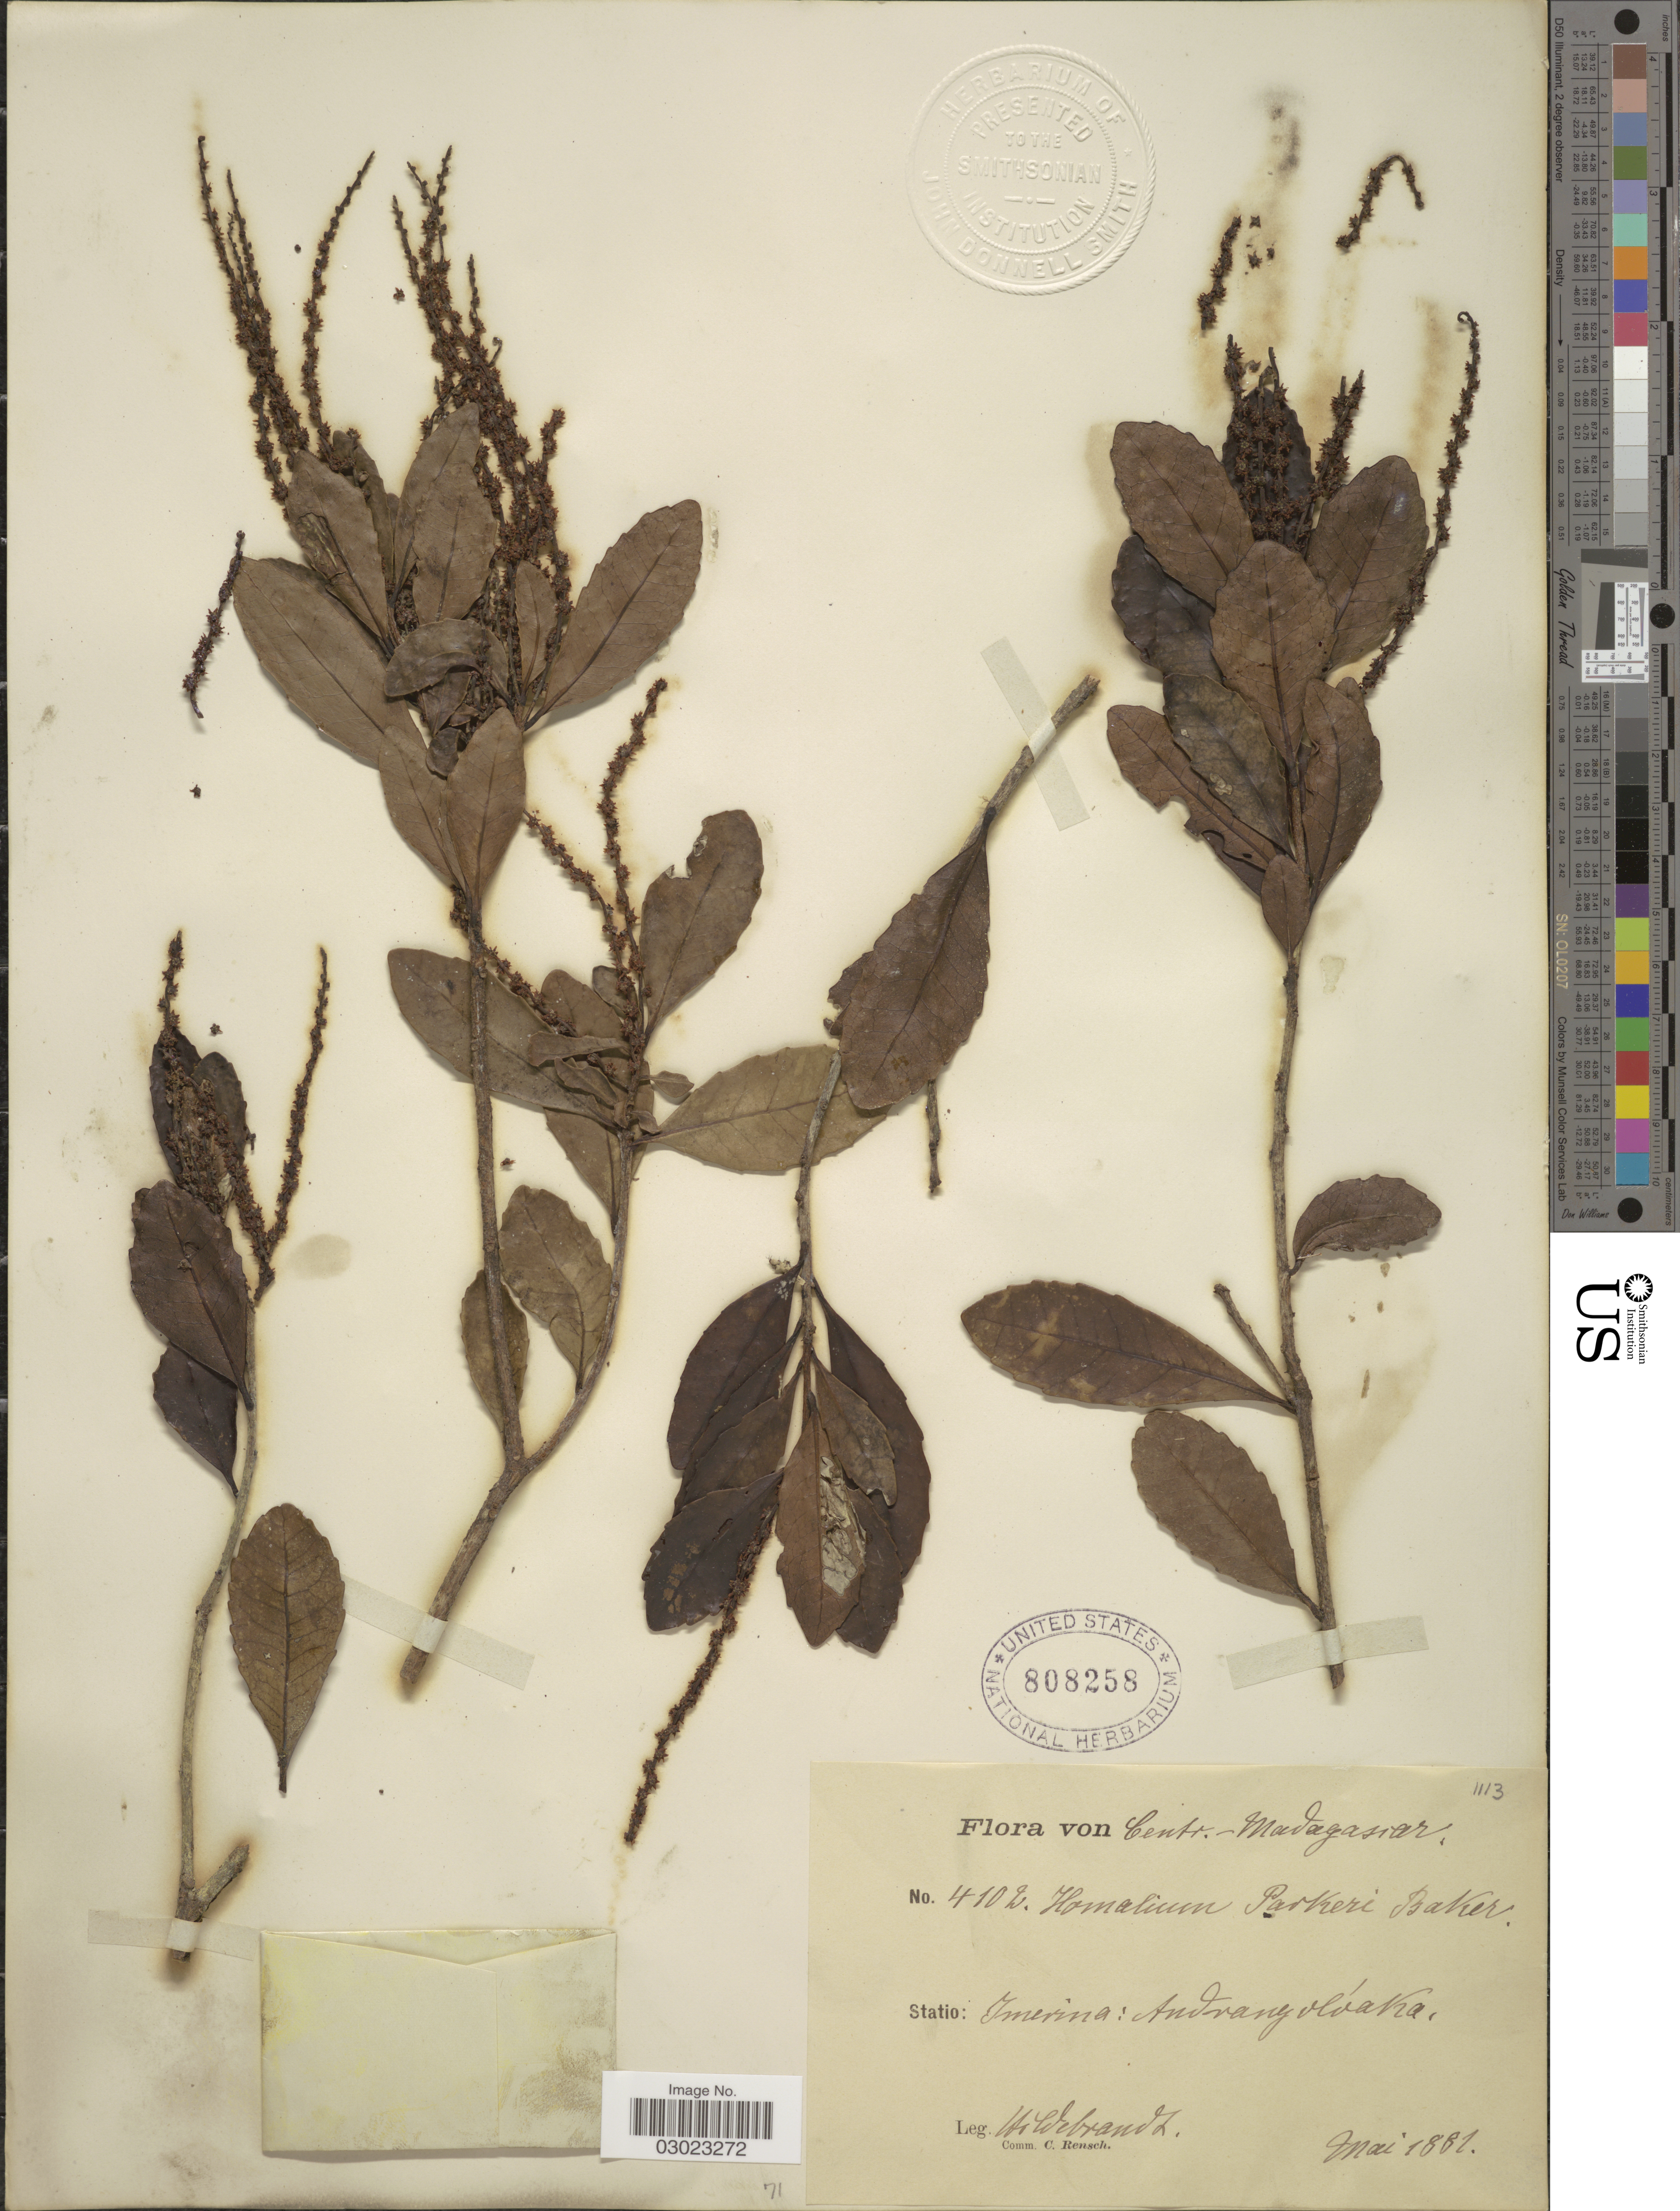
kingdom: Plantae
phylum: Tracheophyta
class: Magnoliopsida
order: Malpighiales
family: Salicaceae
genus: Homalium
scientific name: Homalium parkeri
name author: Baker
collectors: J. Hildebrandt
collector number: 4102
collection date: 1881-05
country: Madagascar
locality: Centr.-Madagascar. Statio: Imerina: Andrangoloaka.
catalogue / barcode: US 808258